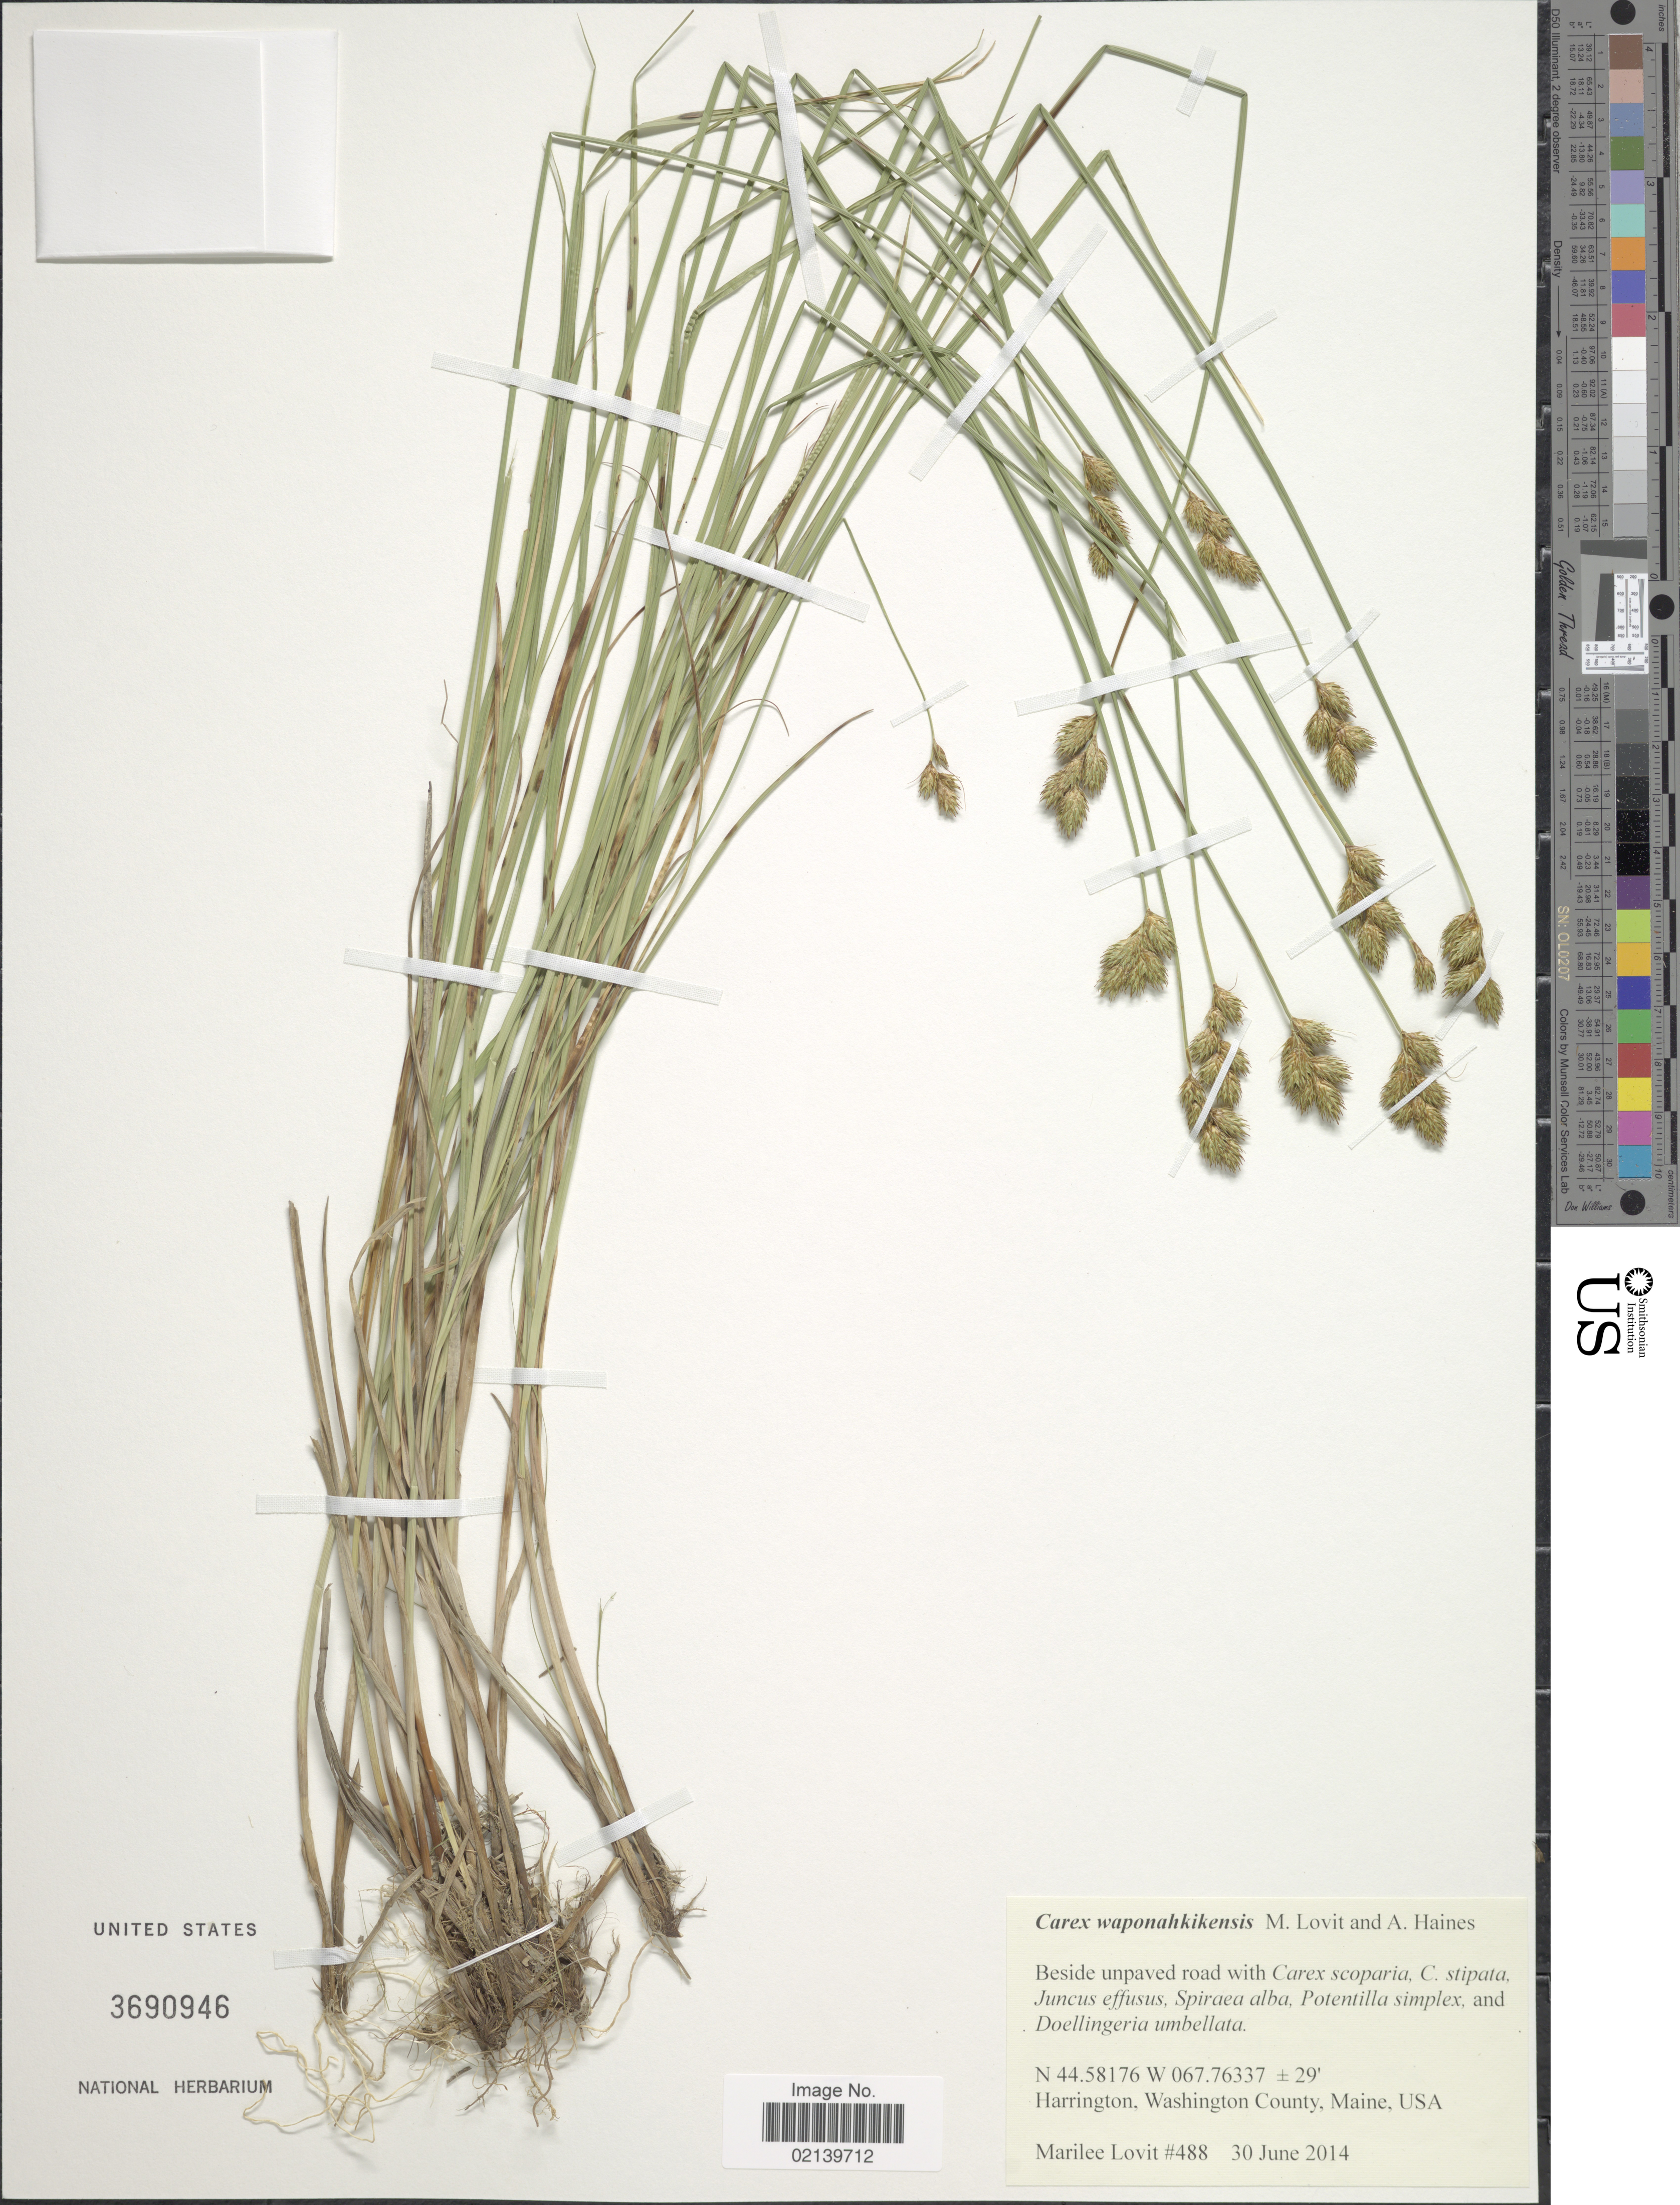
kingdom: Plantae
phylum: Tracheophyta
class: Liliopsida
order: Poales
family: Cyperaceae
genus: Carex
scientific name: Carex waponahkikensis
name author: M. Lovit & A. Haines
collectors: M. Lovit & A. Haines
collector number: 488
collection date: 2014-06-30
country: United States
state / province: Maine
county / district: Washington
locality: Harrington, Washington County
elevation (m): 9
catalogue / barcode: US 3690946